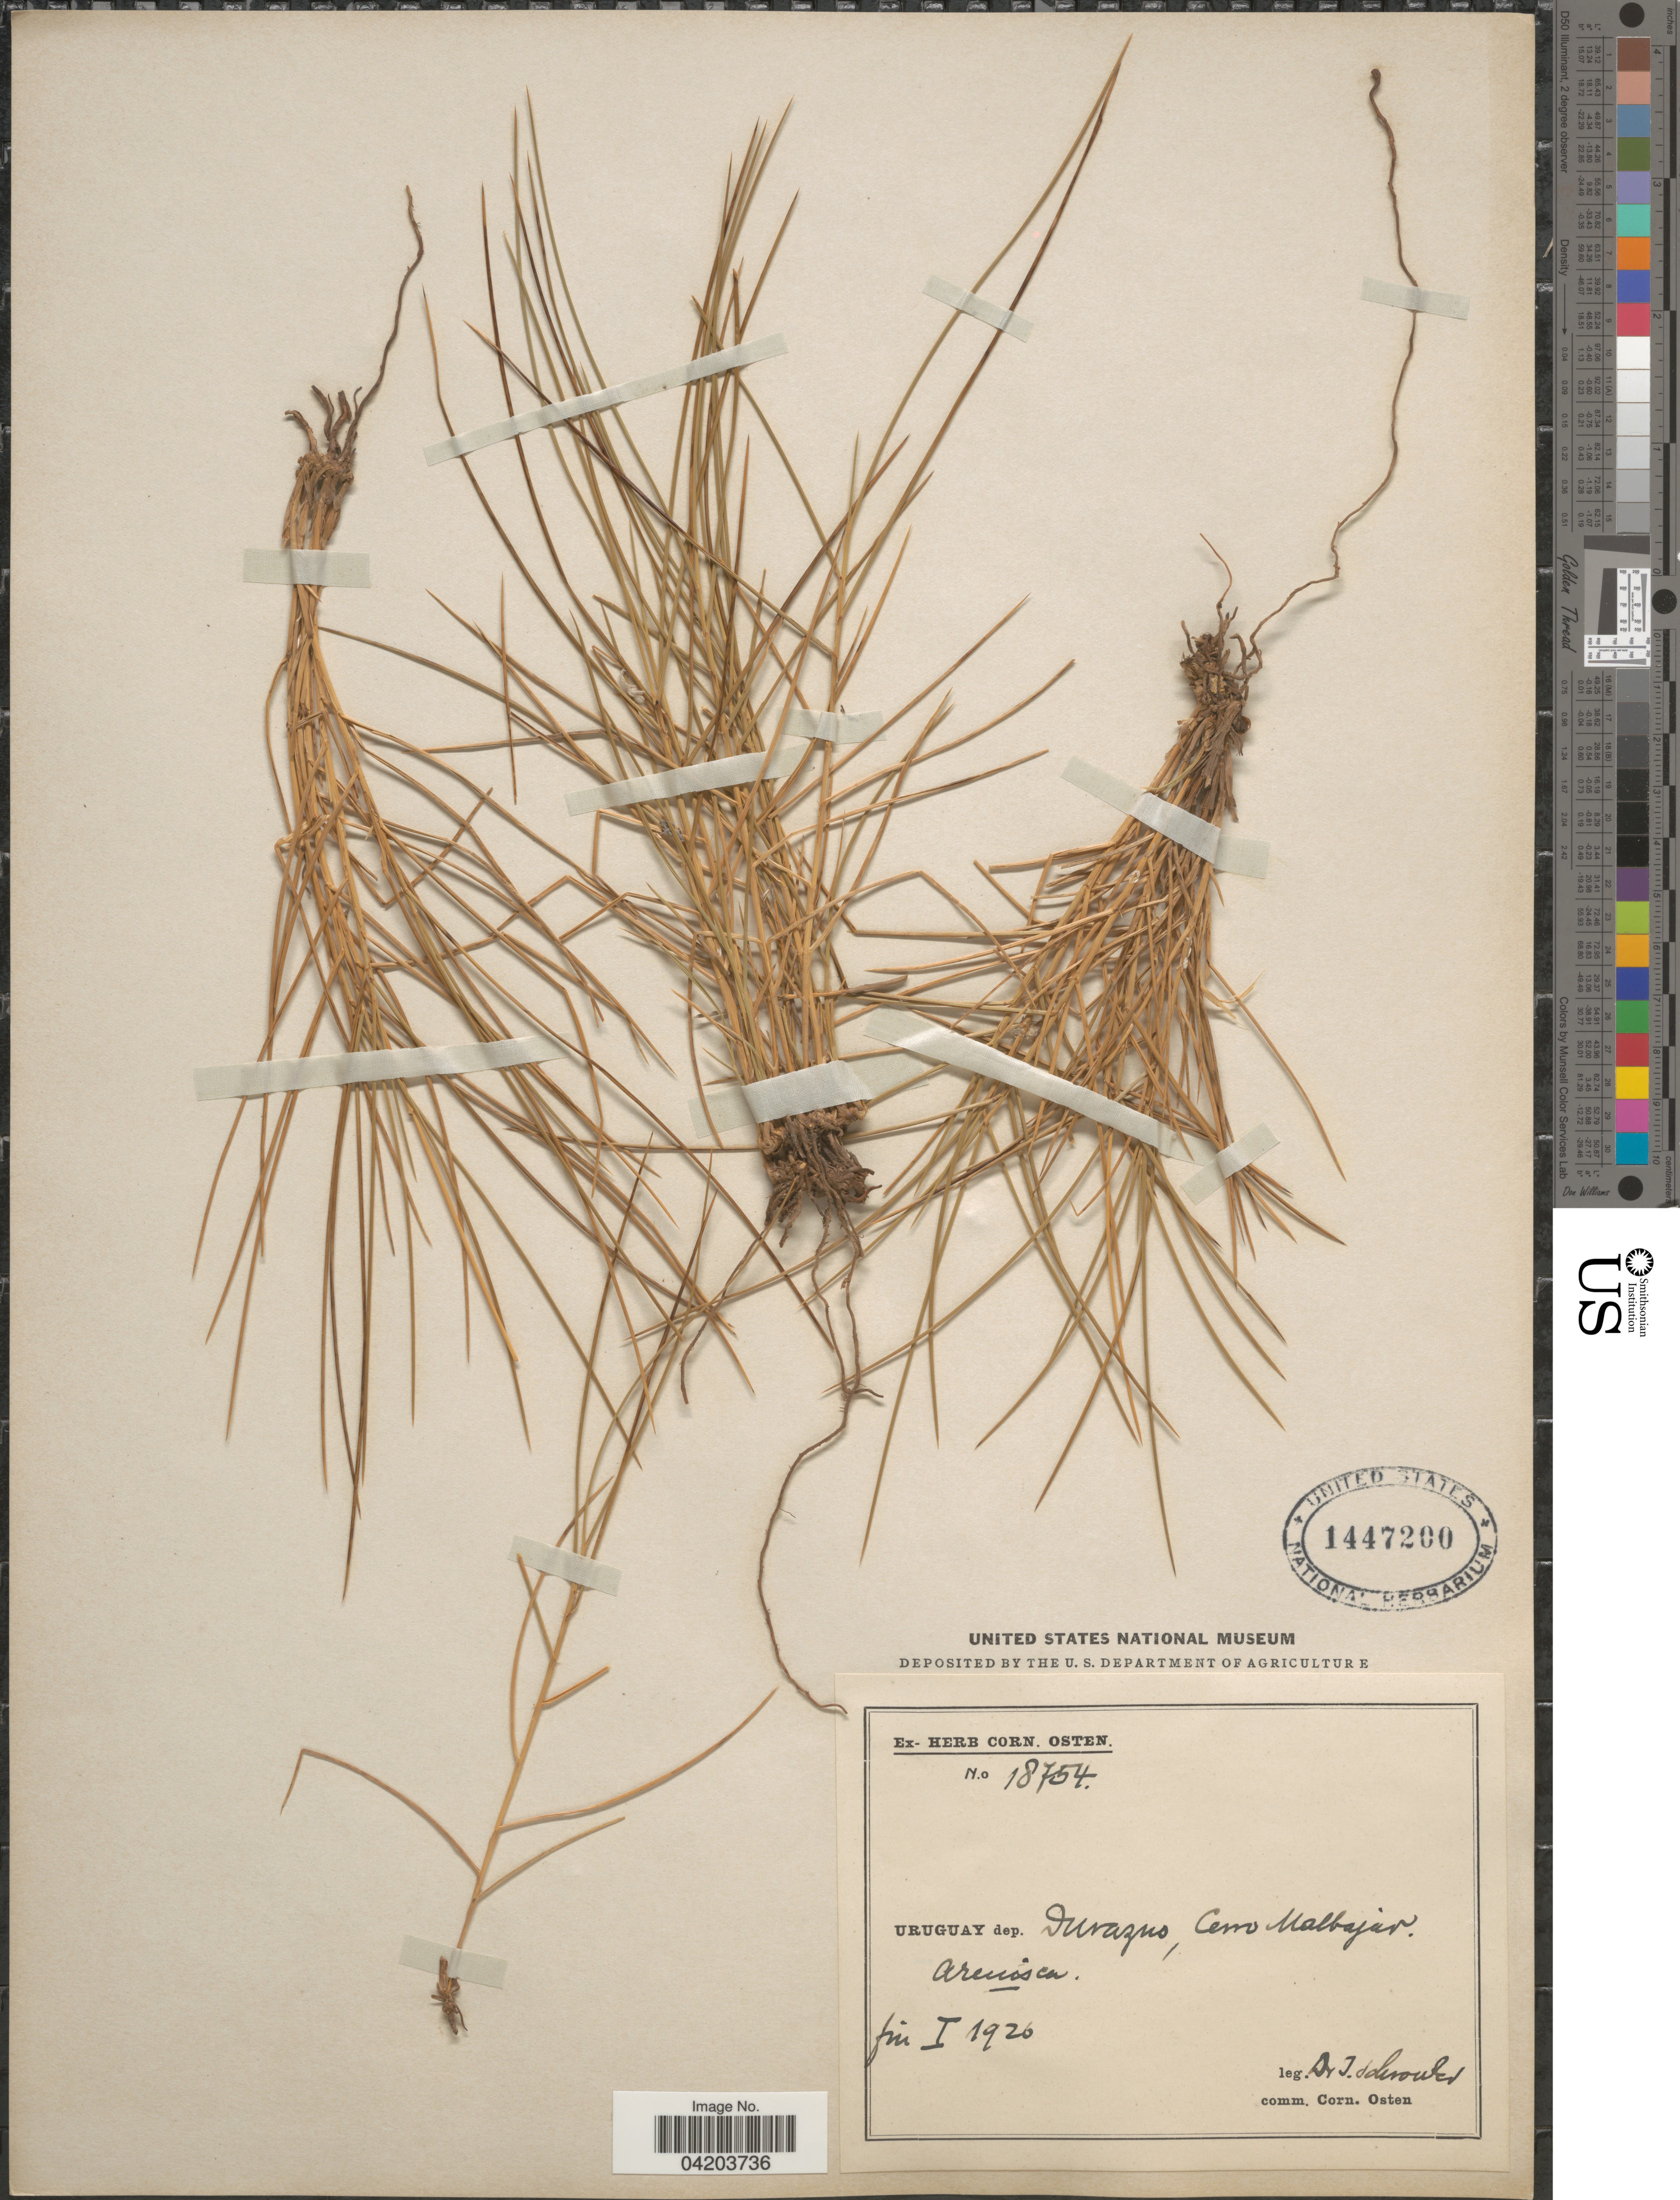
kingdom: Plantae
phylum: Tracheophyta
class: Liliopsida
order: Poales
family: Poaceae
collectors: J. Schroeder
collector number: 18754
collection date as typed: fin I 1926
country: Uruguay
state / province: Durazno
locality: Dep. Durazno, Cerro Malbajar.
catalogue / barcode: US 1447200